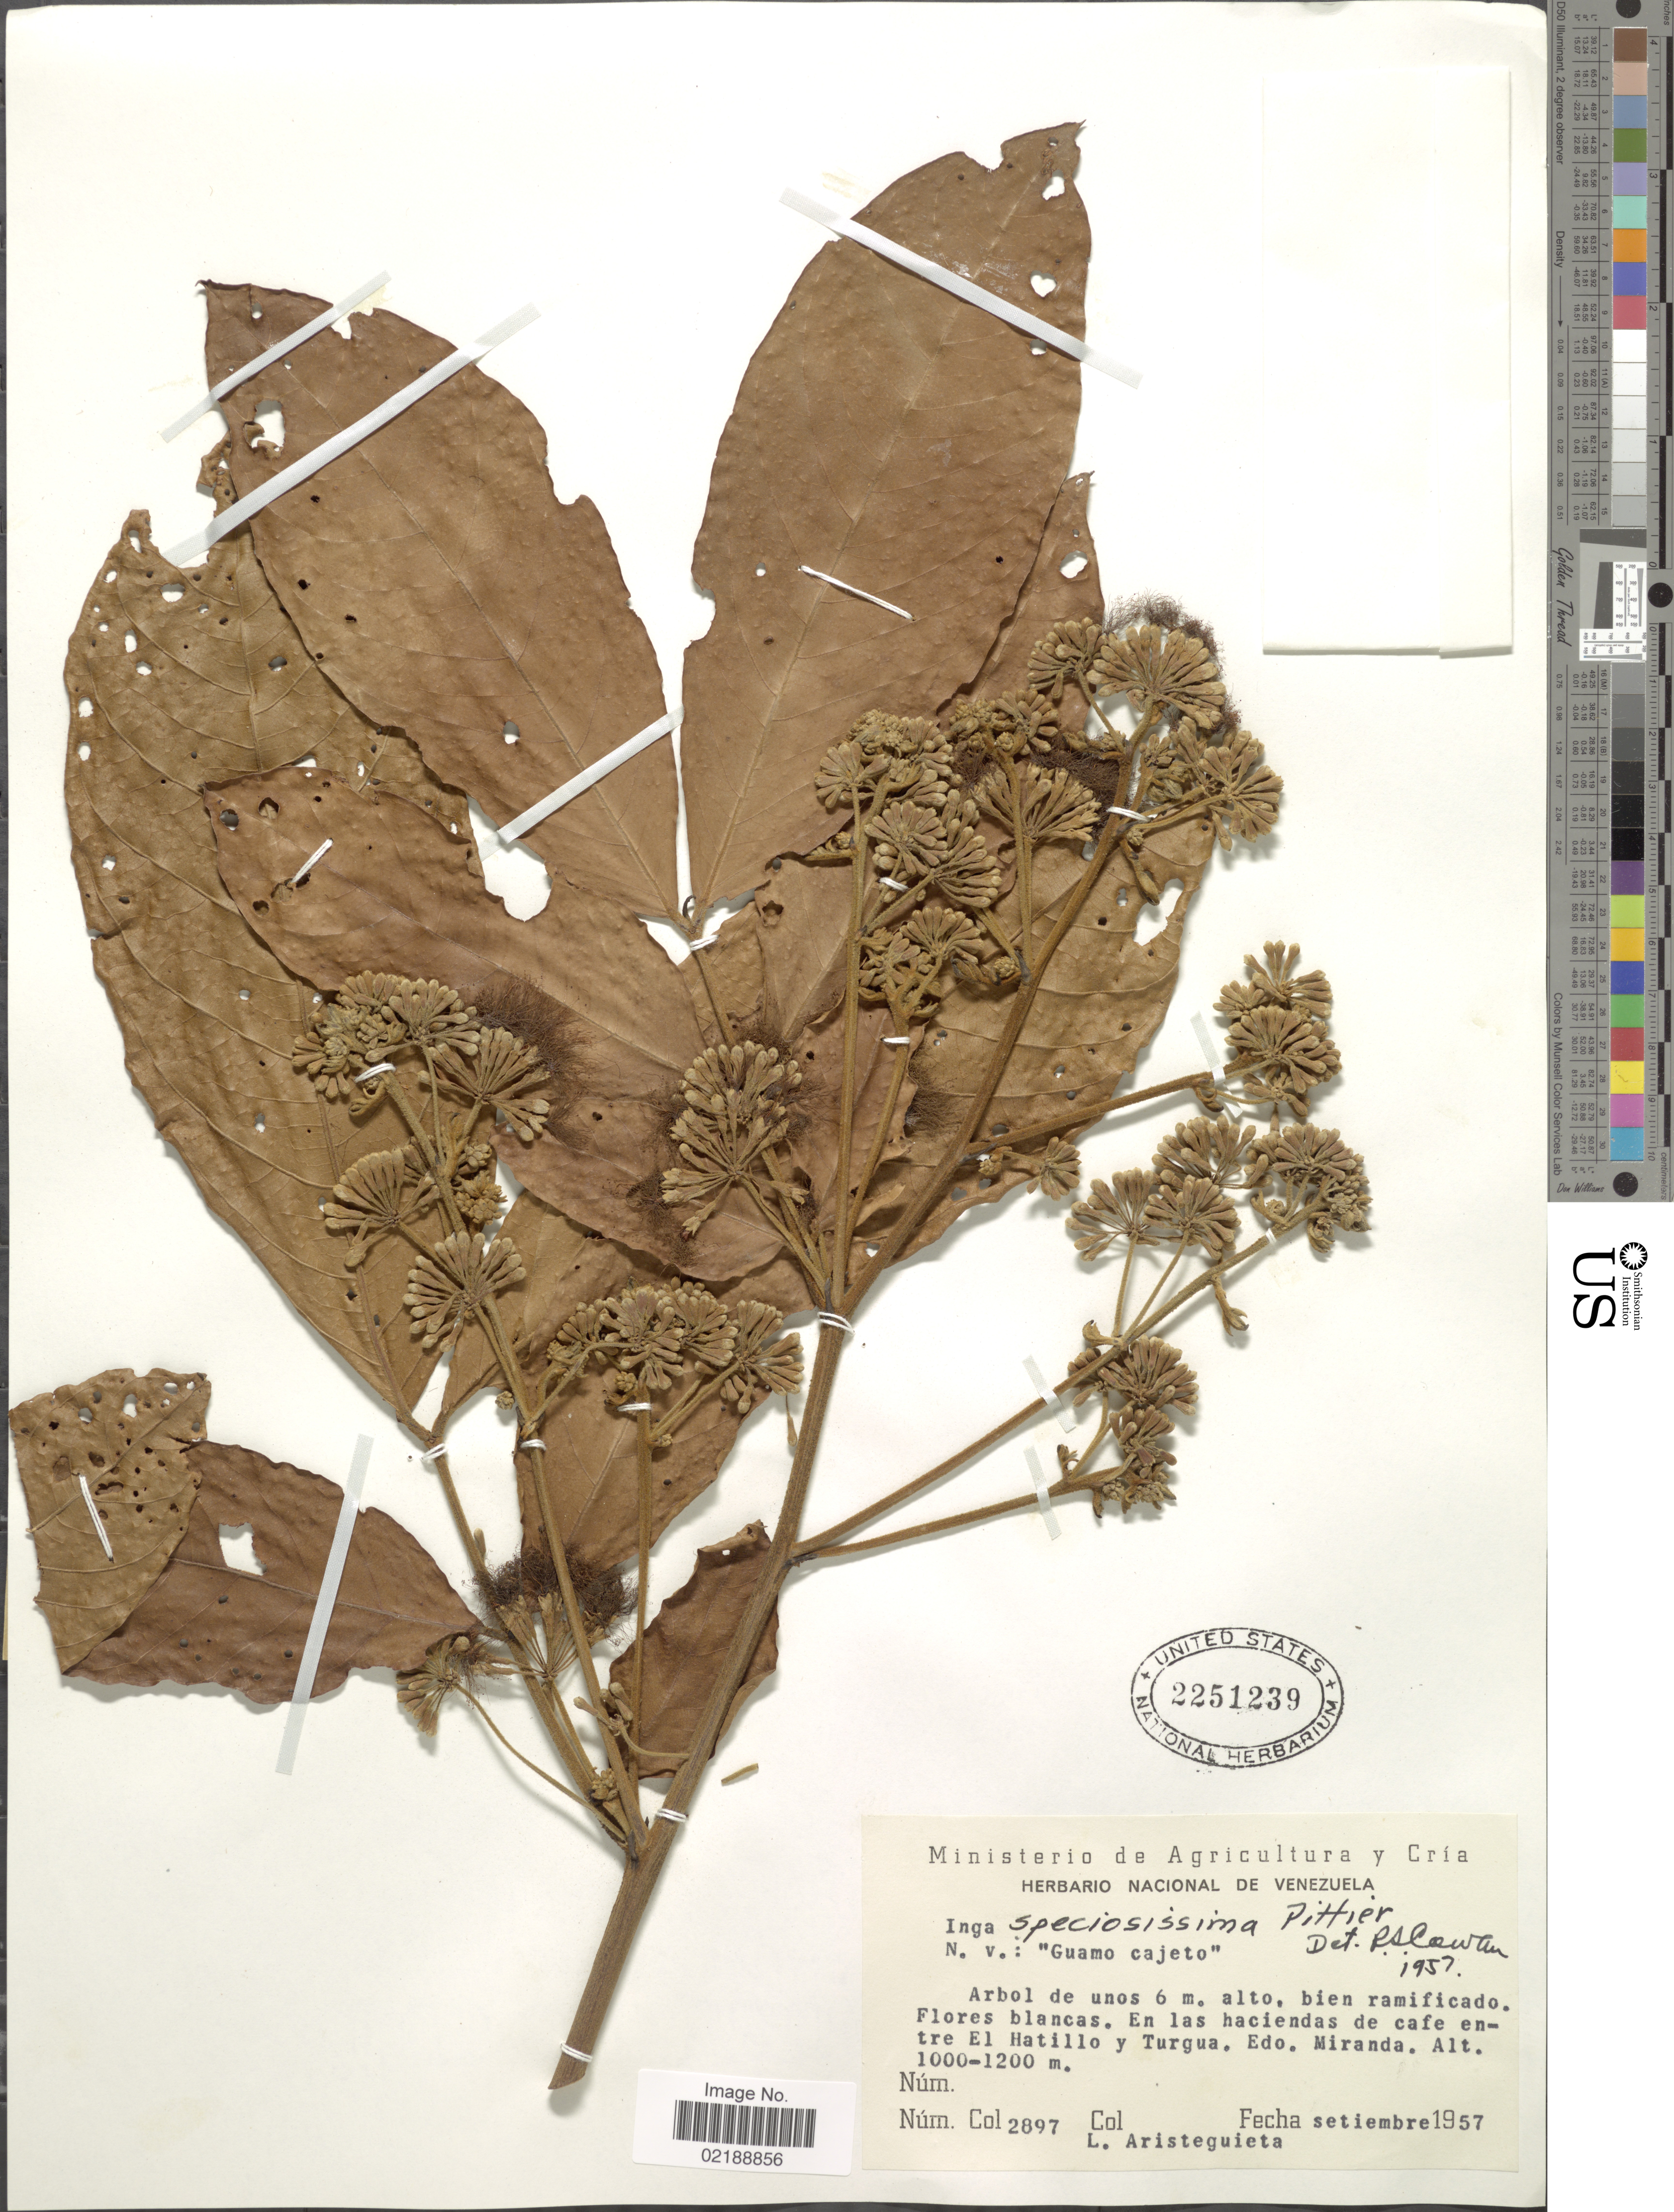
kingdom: Plantae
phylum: Tracheophyta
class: Magnoliopsida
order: Fabales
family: Fabaceae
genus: Inga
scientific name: Inga nobilis subsp. quaternata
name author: (Poepp. & Endl.) T.D. Penn.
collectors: L. Aristeguieta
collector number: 2897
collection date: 1957-09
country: Venezuela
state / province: Miranda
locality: En las haciendas de cafe entre El Hatillo y Turgua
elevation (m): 1000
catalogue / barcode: US 2251239